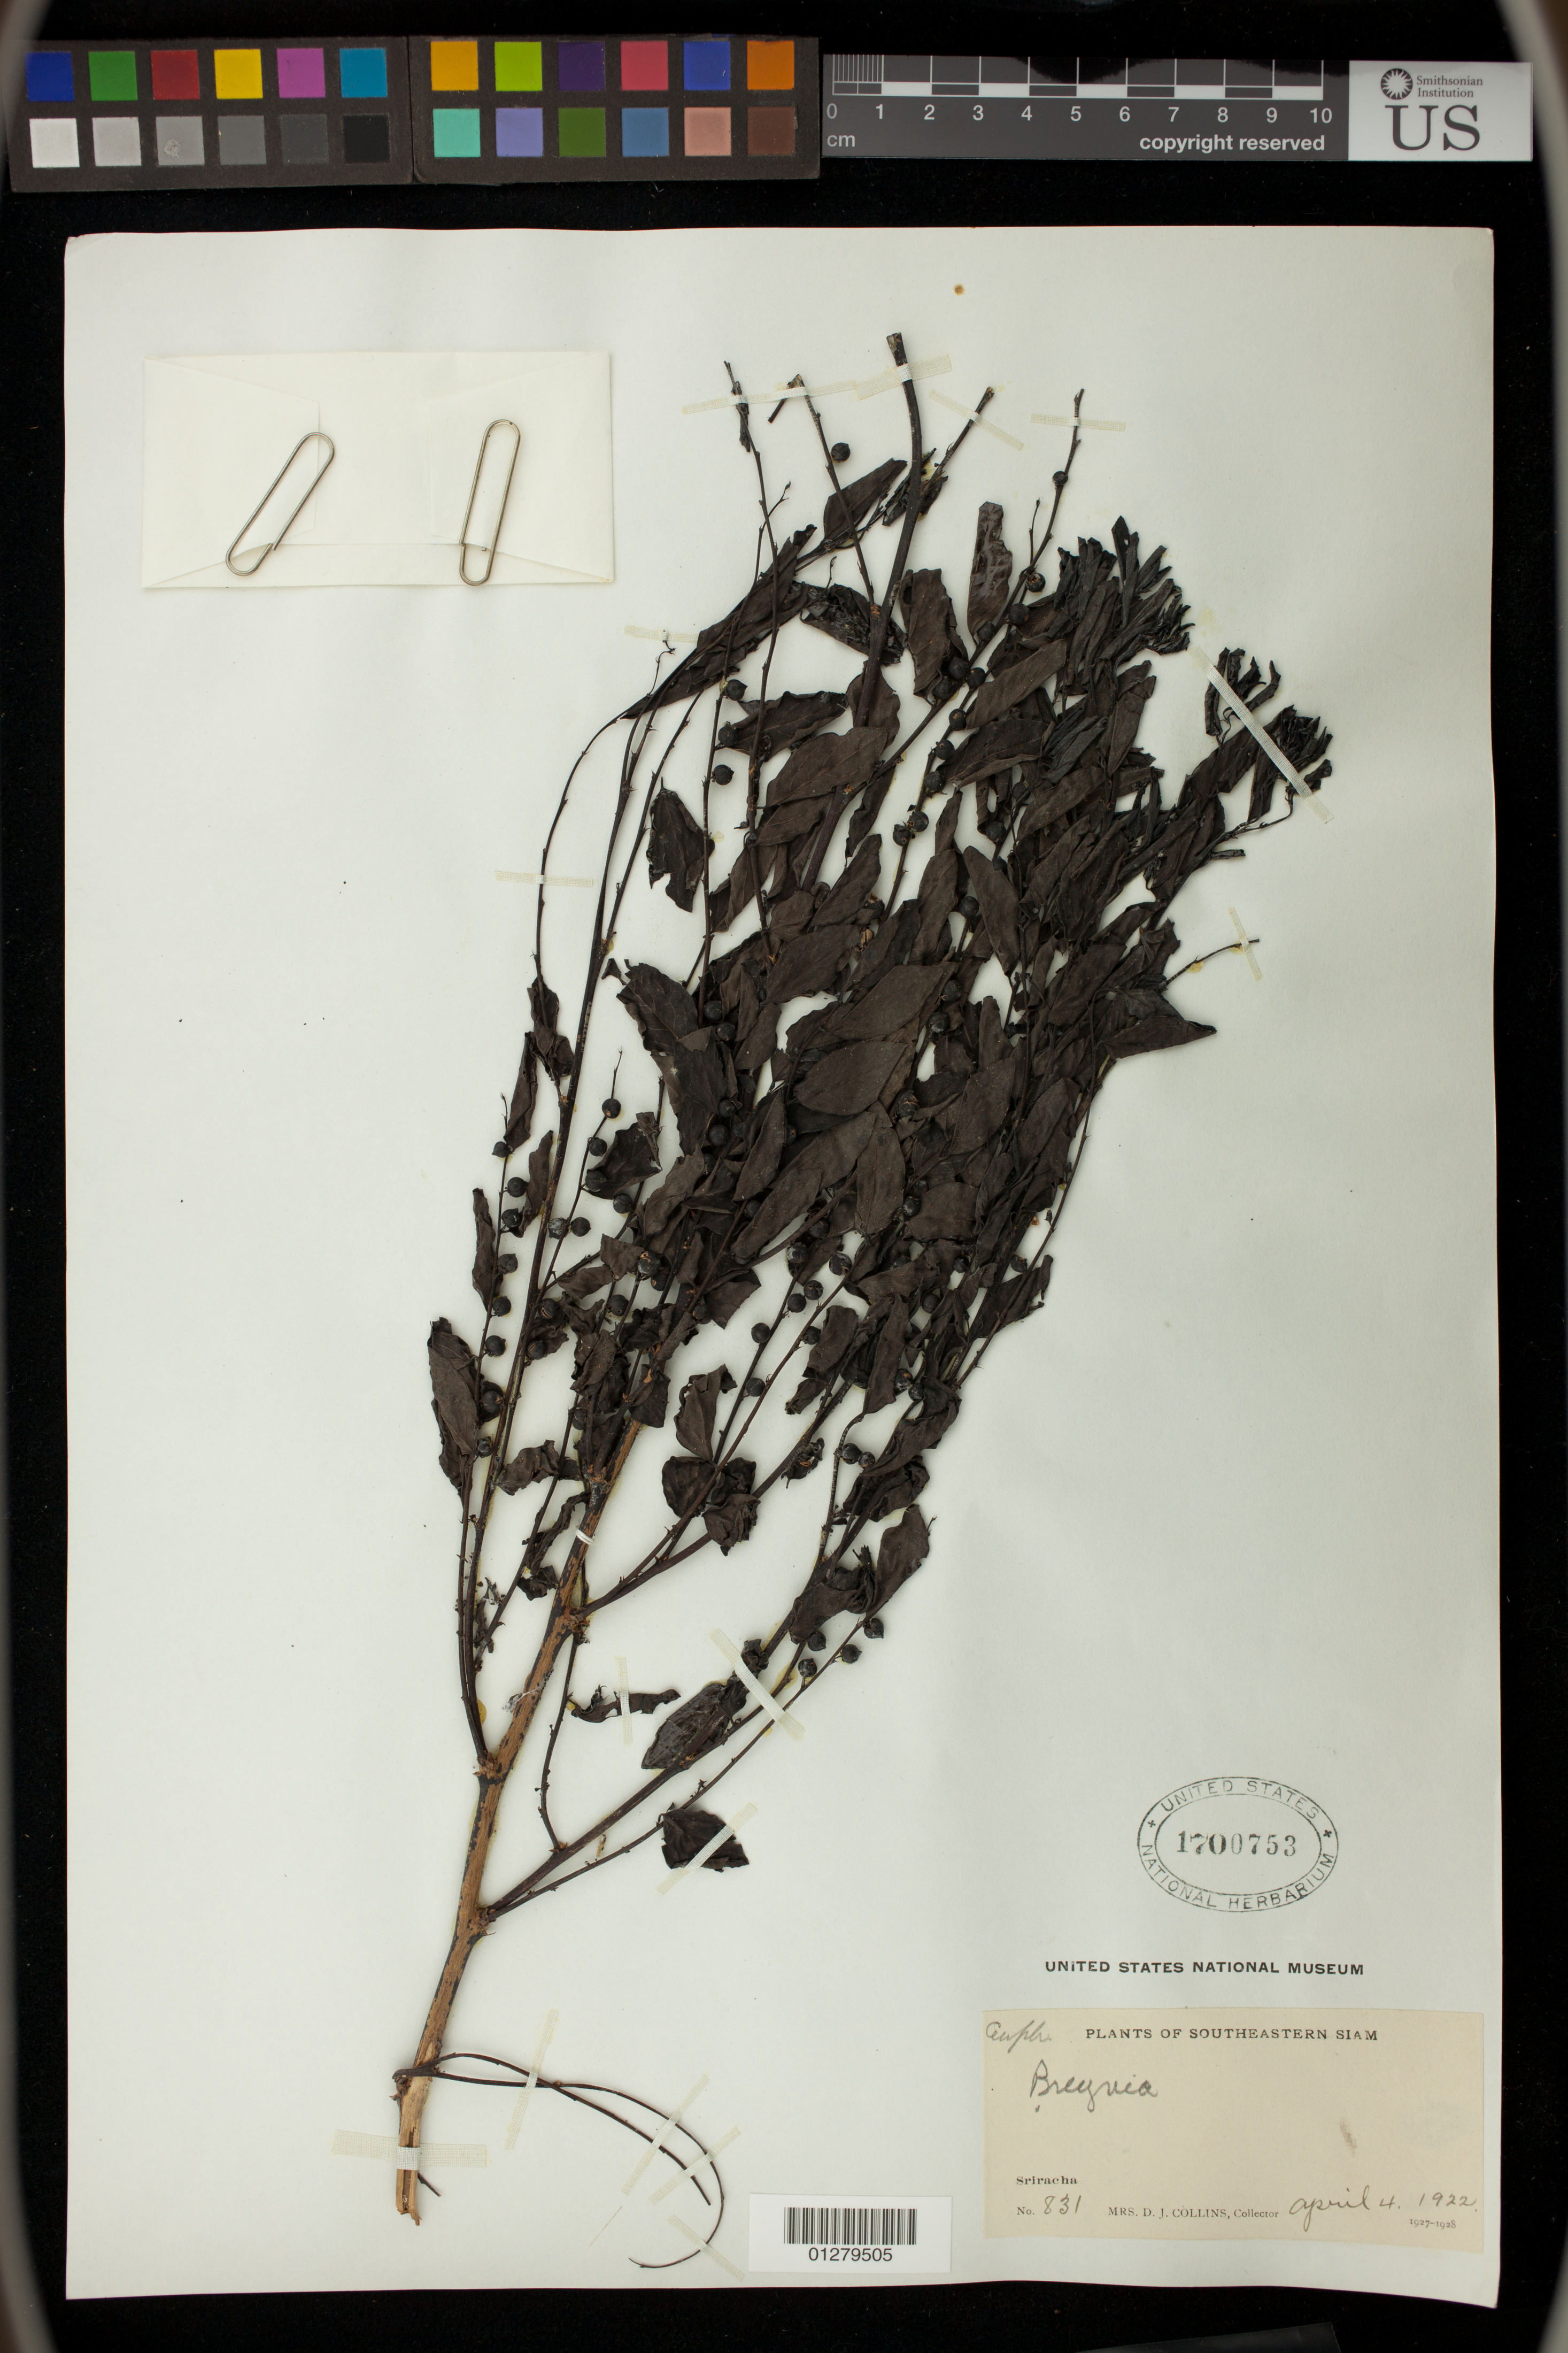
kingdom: Plantae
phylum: Tracheophyta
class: Magnoliopsida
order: Malpighiales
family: Phyllanthaceae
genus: Breynia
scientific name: Breynia sp.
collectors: D. Collins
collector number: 831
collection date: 1922-04-04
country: Thailand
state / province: Chon Buri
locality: Southeastern Siam. Sriracha.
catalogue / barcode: US 1700753